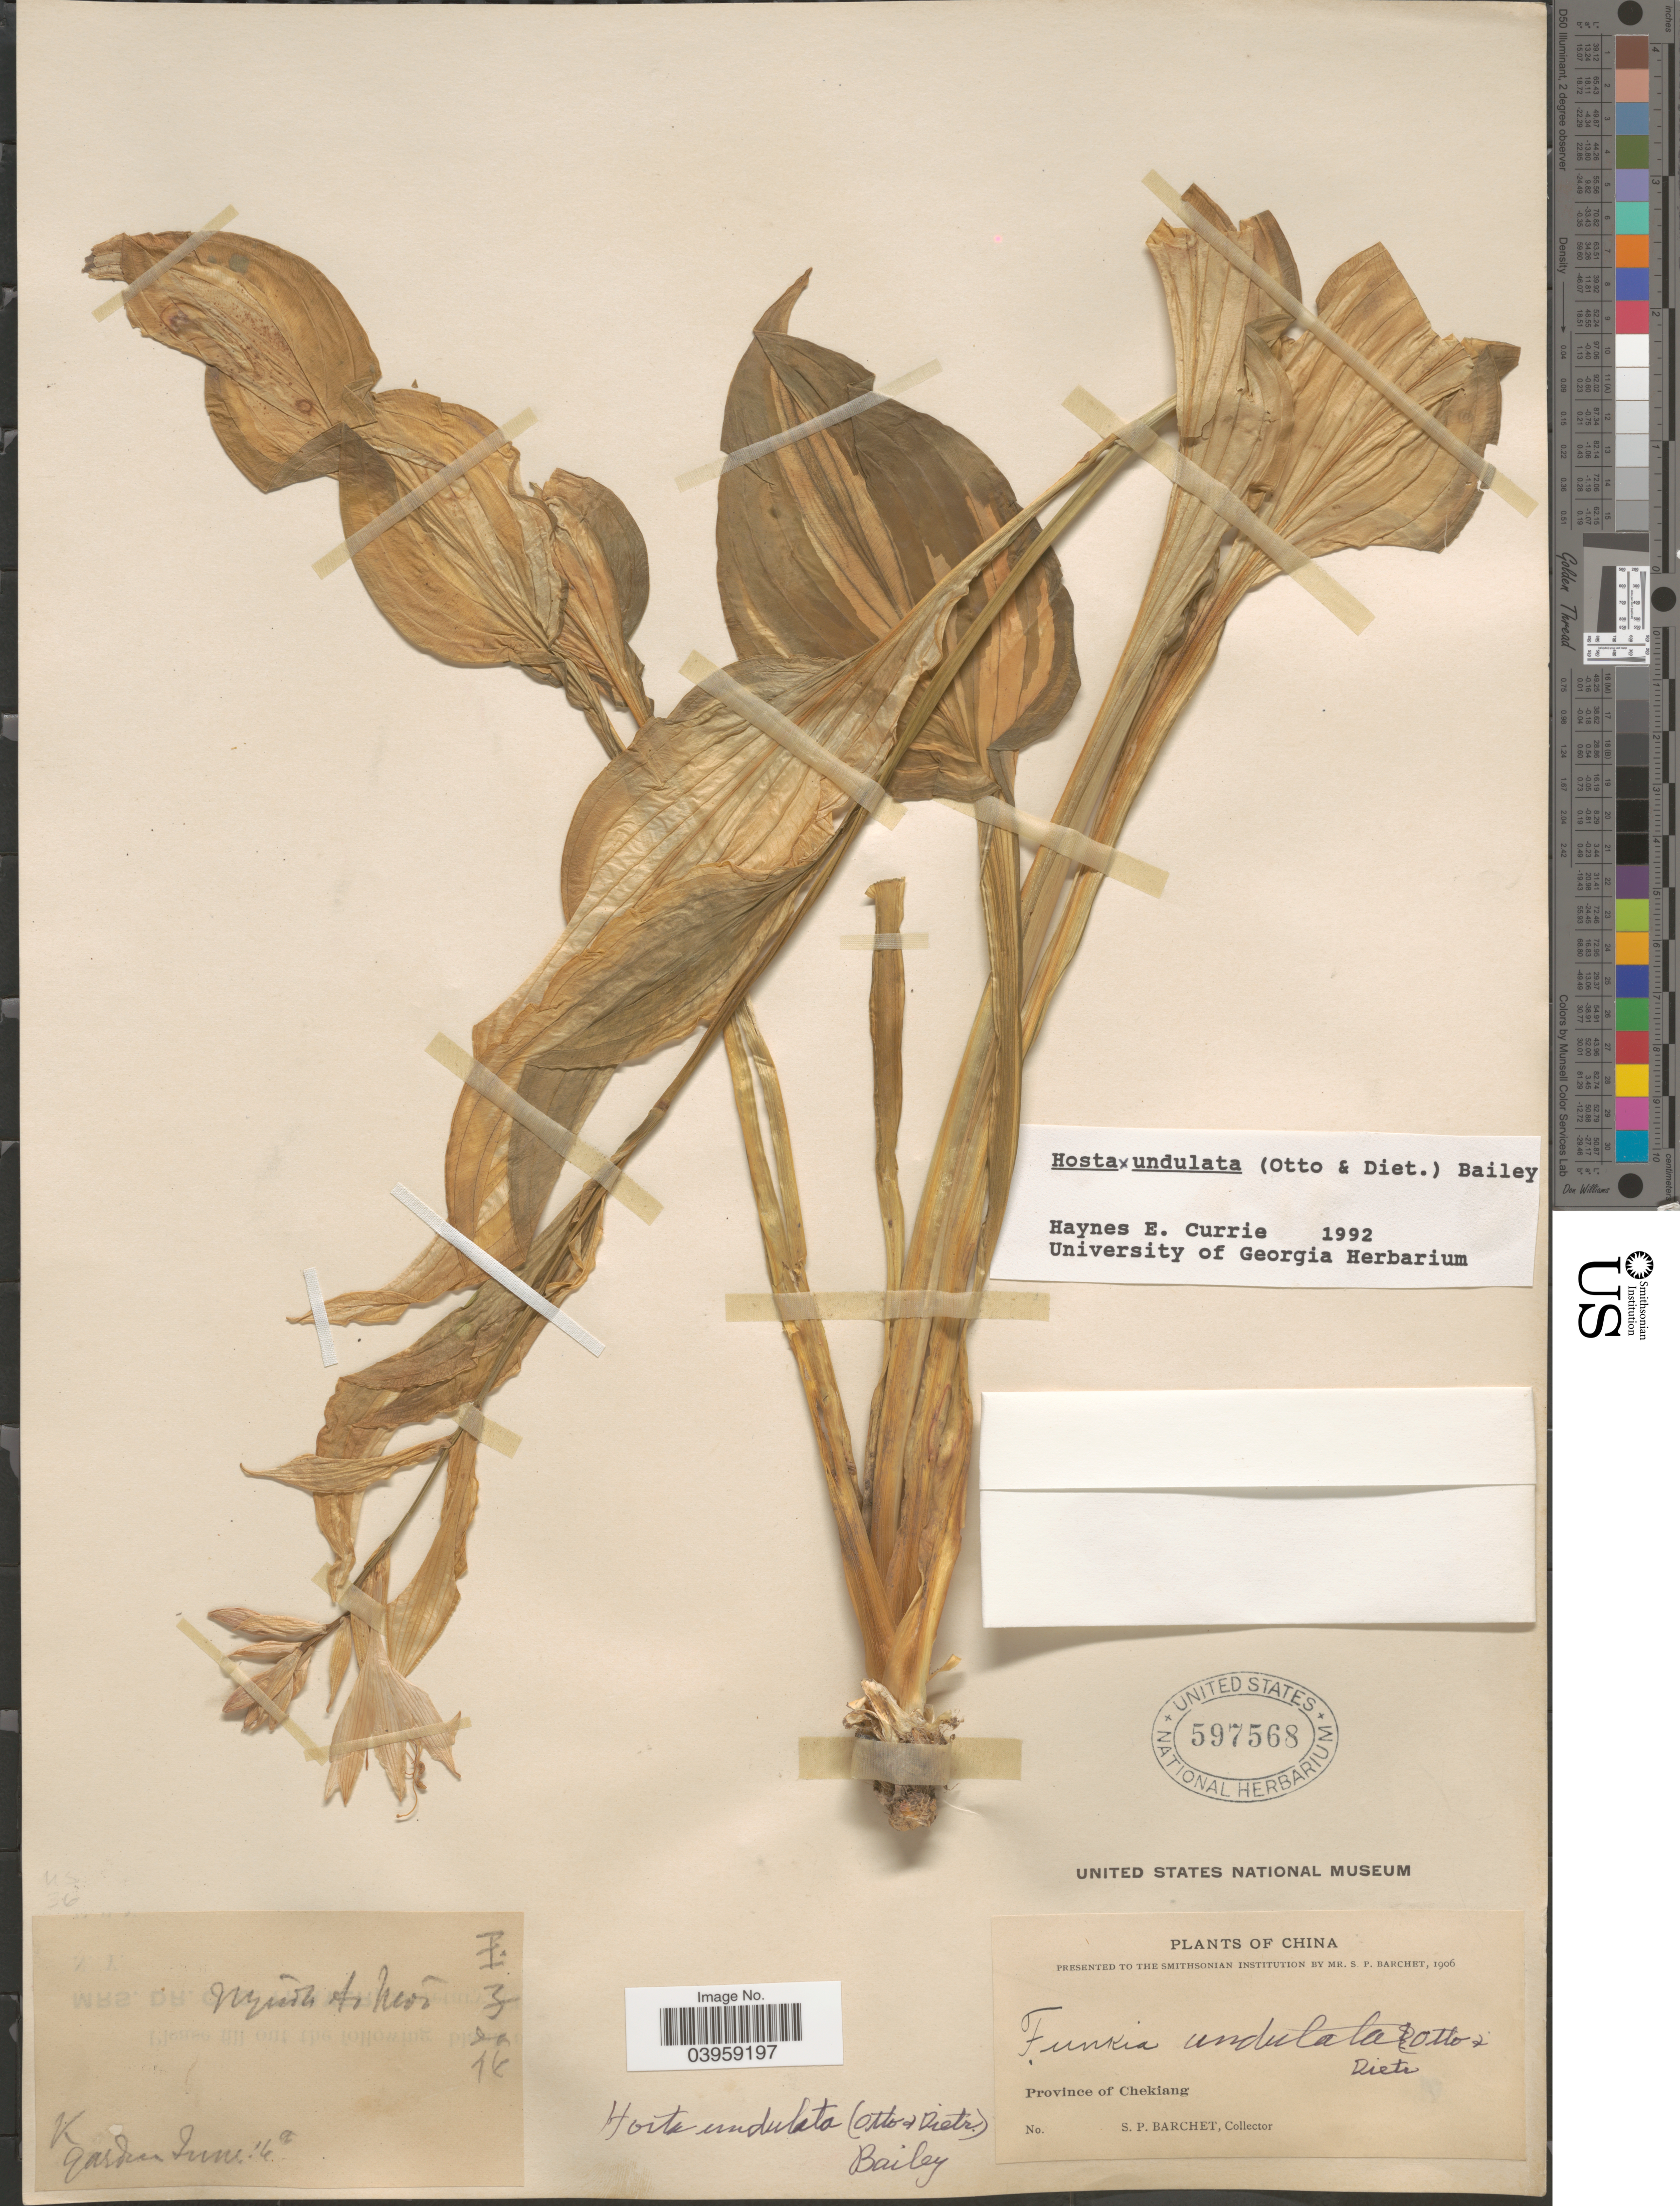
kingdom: Plantae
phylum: Tracheophyta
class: Liliopsida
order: Asparagales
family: Asparagaceae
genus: Hosta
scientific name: Hosta undulata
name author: (Otto & A. Dietr.) L.H. Bailey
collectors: S. P. Barchet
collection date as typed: Transcribed d/m/y: /6/16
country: China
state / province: Zhejiang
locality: Povinceof Chongqing. Garden.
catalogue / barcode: US 597568